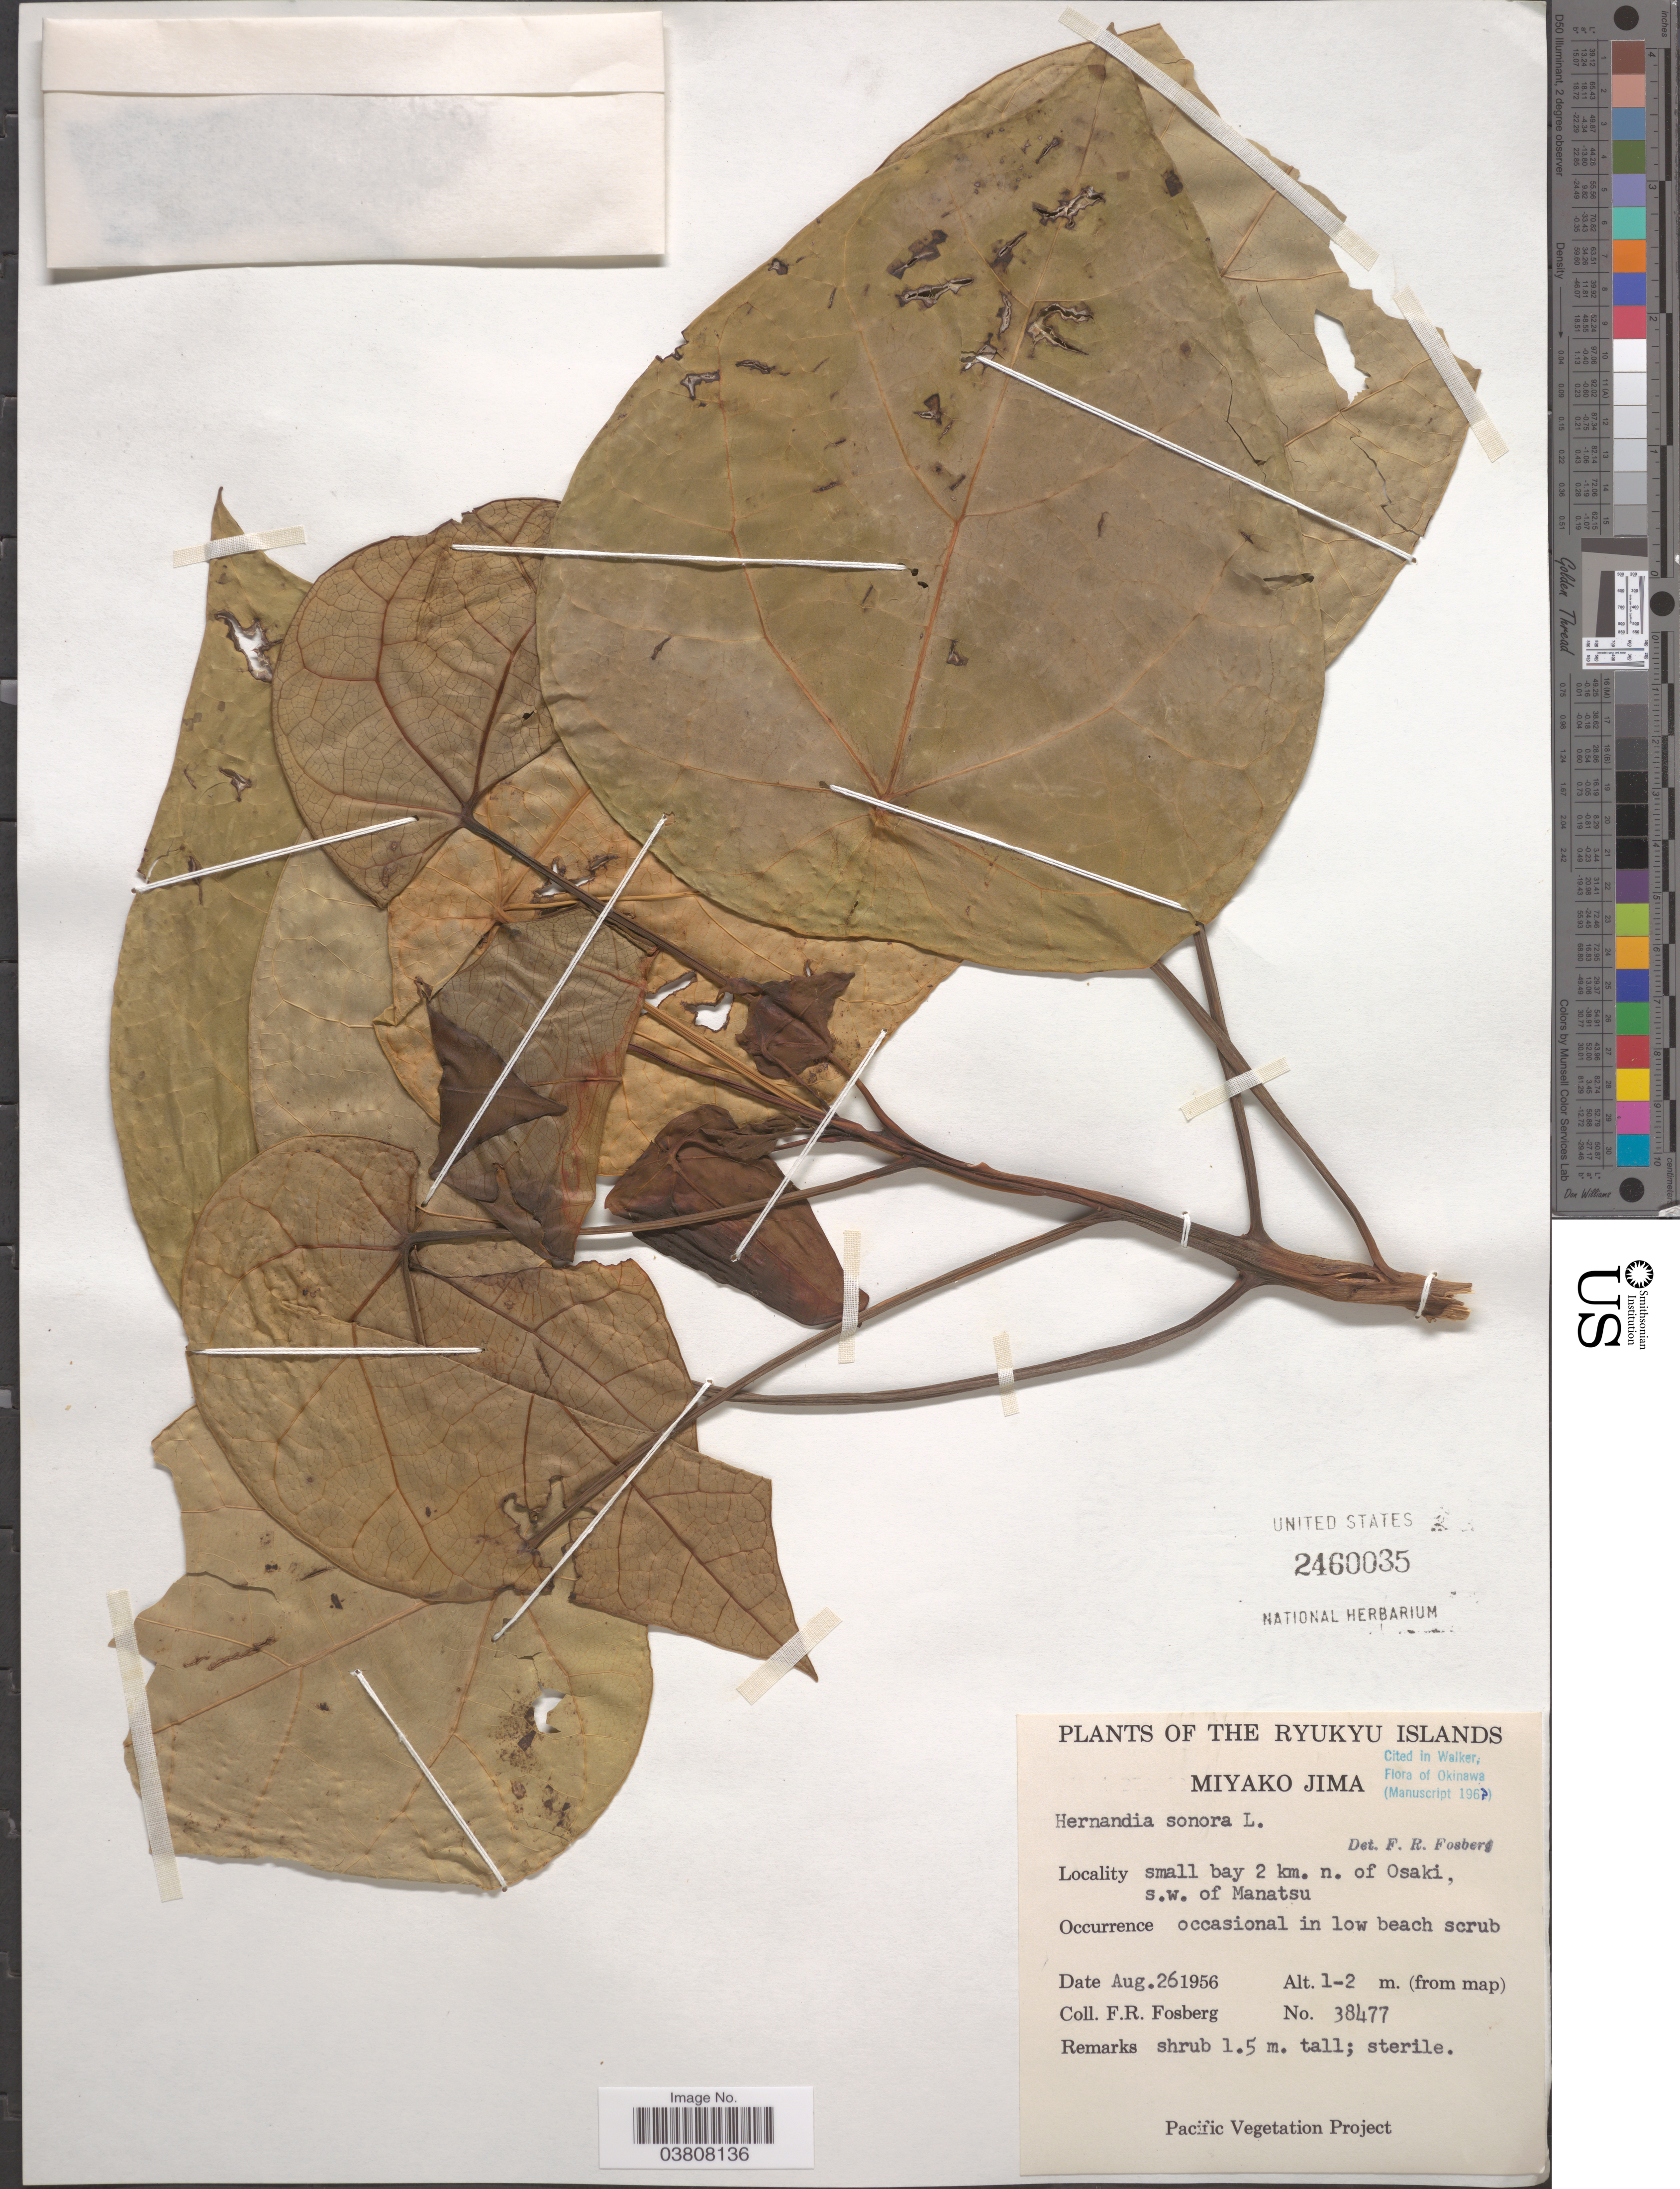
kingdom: Plantae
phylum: Tracheophyta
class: Magnoliopsida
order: Laurales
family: Hernandiaceae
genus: Hernandia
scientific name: Hernandia nymphaeifolia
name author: (C. Presl) Kubitzki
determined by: Strong, Mark T., (BOT), Smithsonian Institution - National Museum of Natural History (UNITED STATES)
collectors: F. R. Fosberg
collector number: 38477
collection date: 1956-08-26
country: Japan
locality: The Ryukyu Islands. Miyako Jima. Small bay 2 km. n. of Osaki, s.w. of Manatsu.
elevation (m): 1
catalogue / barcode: US 2460035